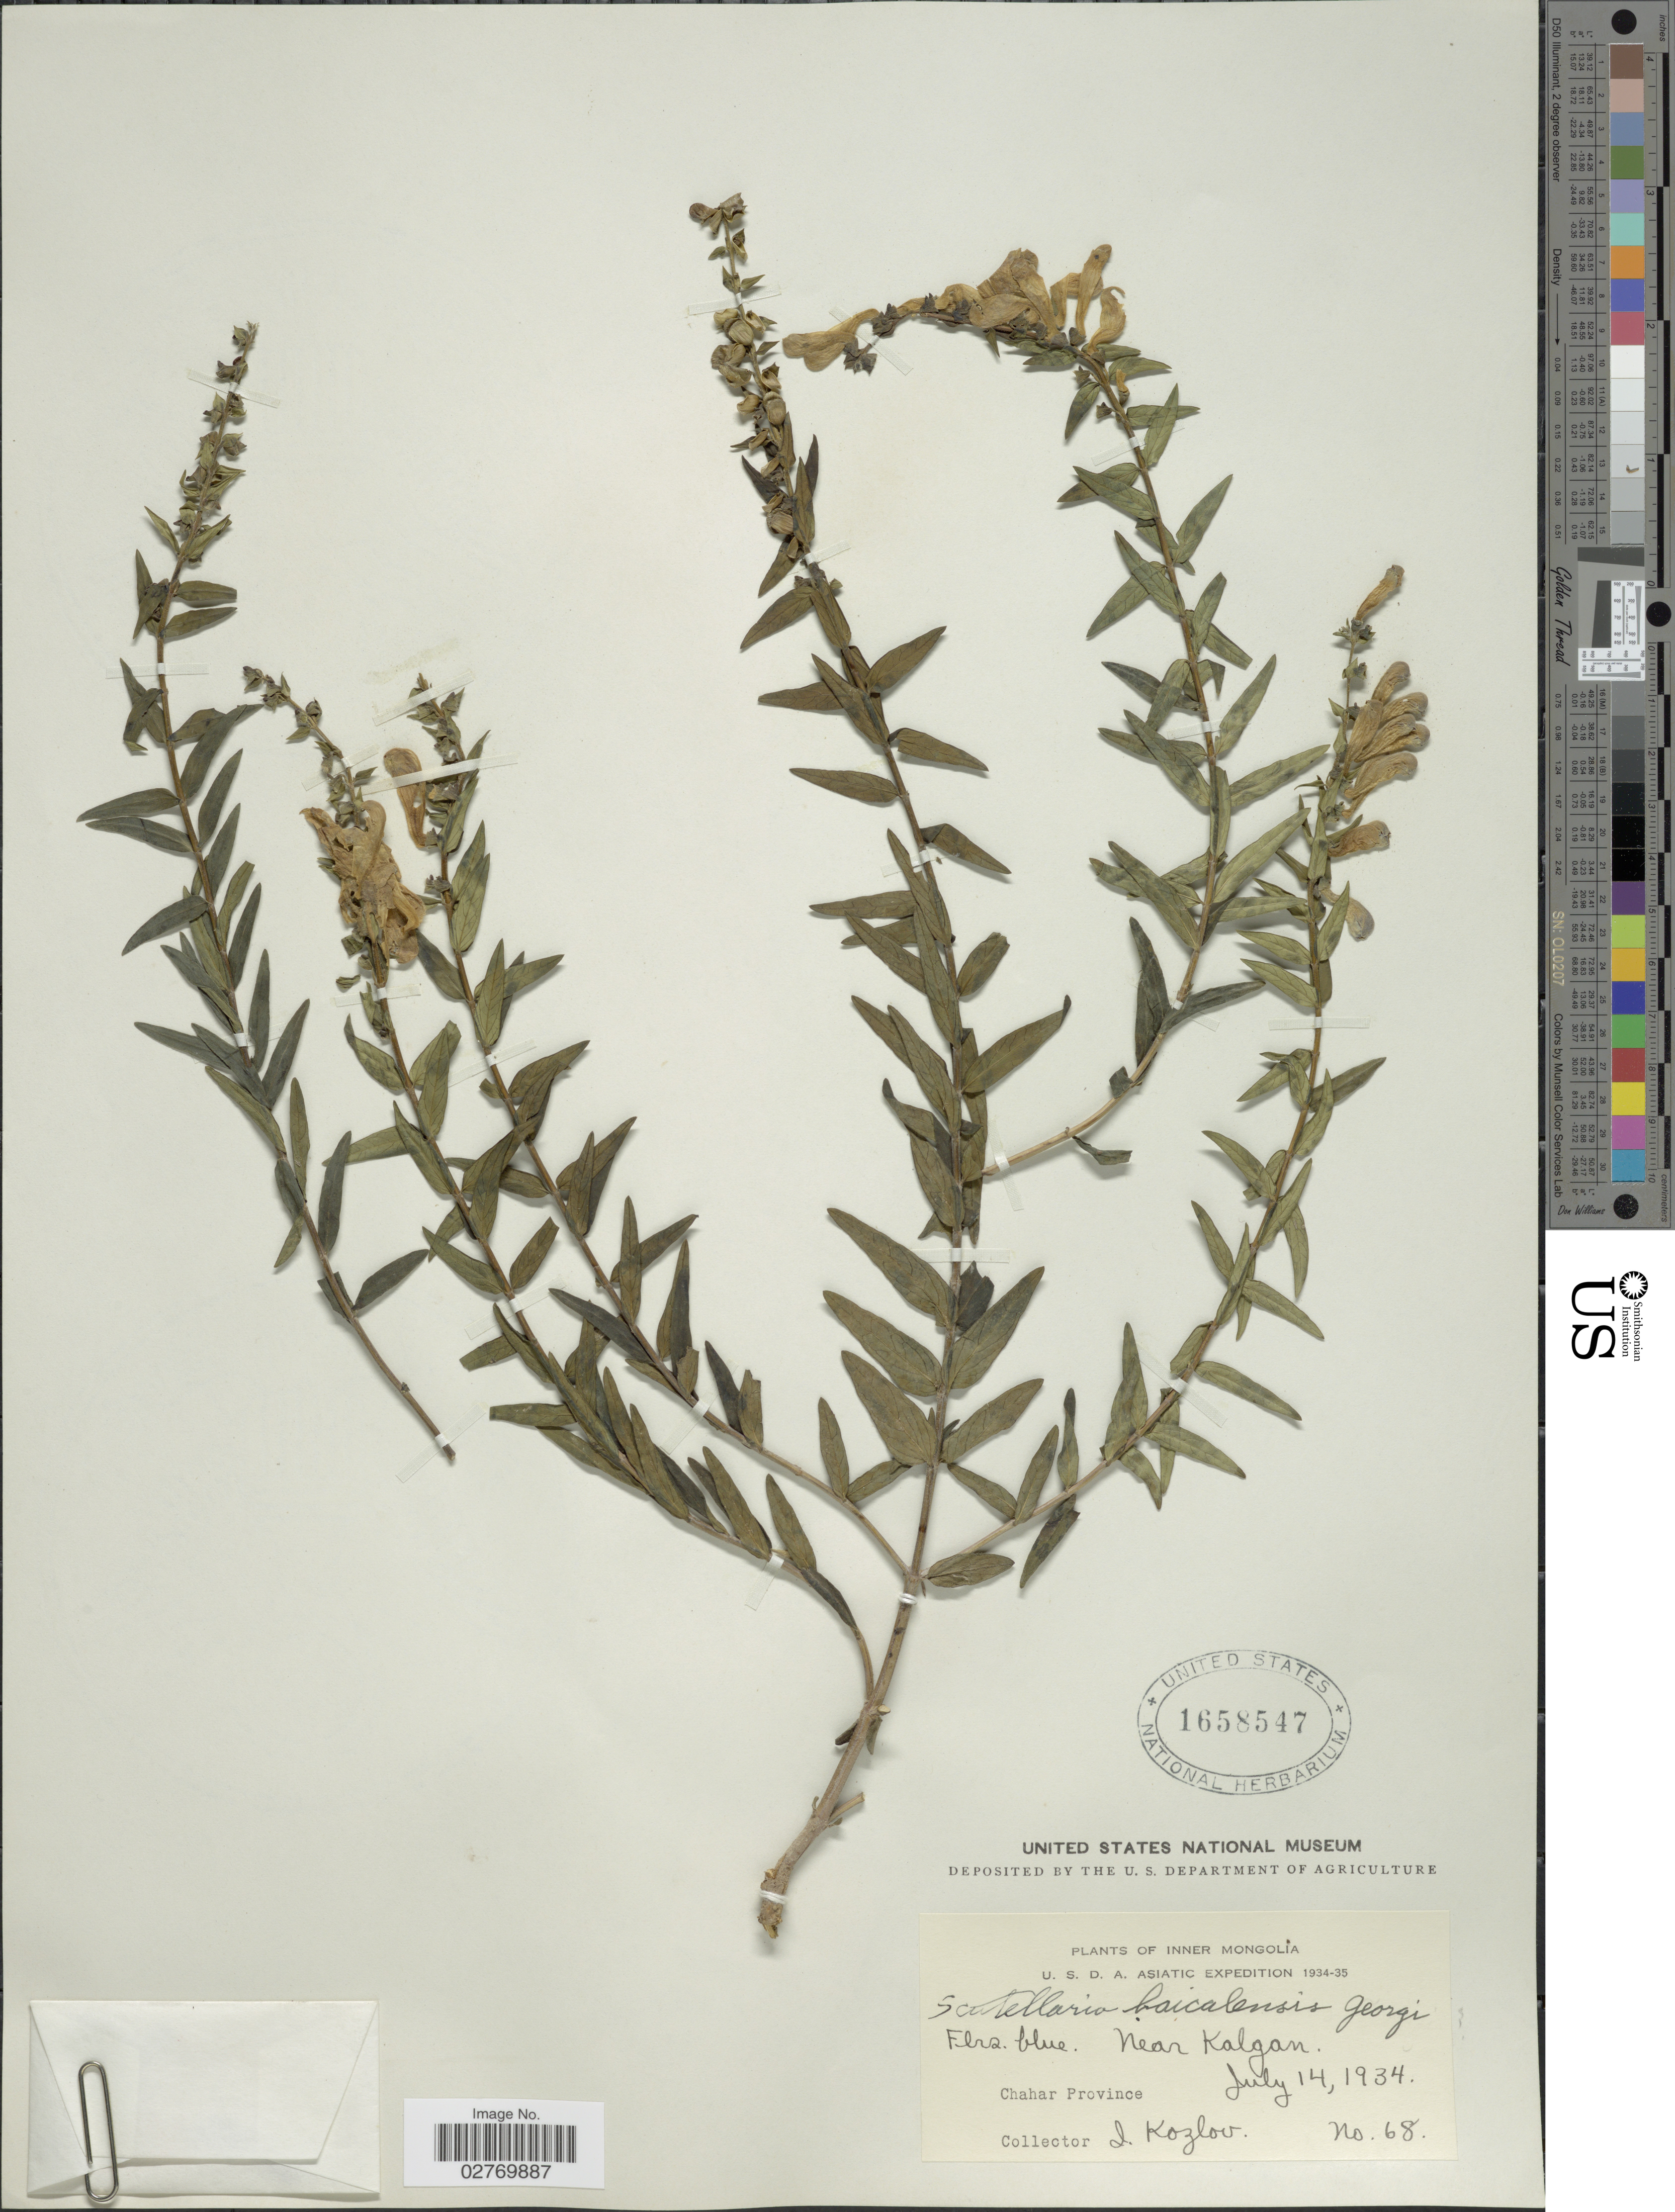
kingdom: Plantae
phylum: Tracheophyta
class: Magnoliopsida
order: Lamiales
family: Lamiaceae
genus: Scutellaria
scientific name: Scutellaria baicalensis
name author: Georgi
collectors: I. Kozlov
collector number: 68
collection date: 1934-07-14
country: China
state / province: Nei Monggol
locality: Inner Mongolia. Asiatic. Near Kalgan. Chahar Province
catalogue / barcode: US 1658547